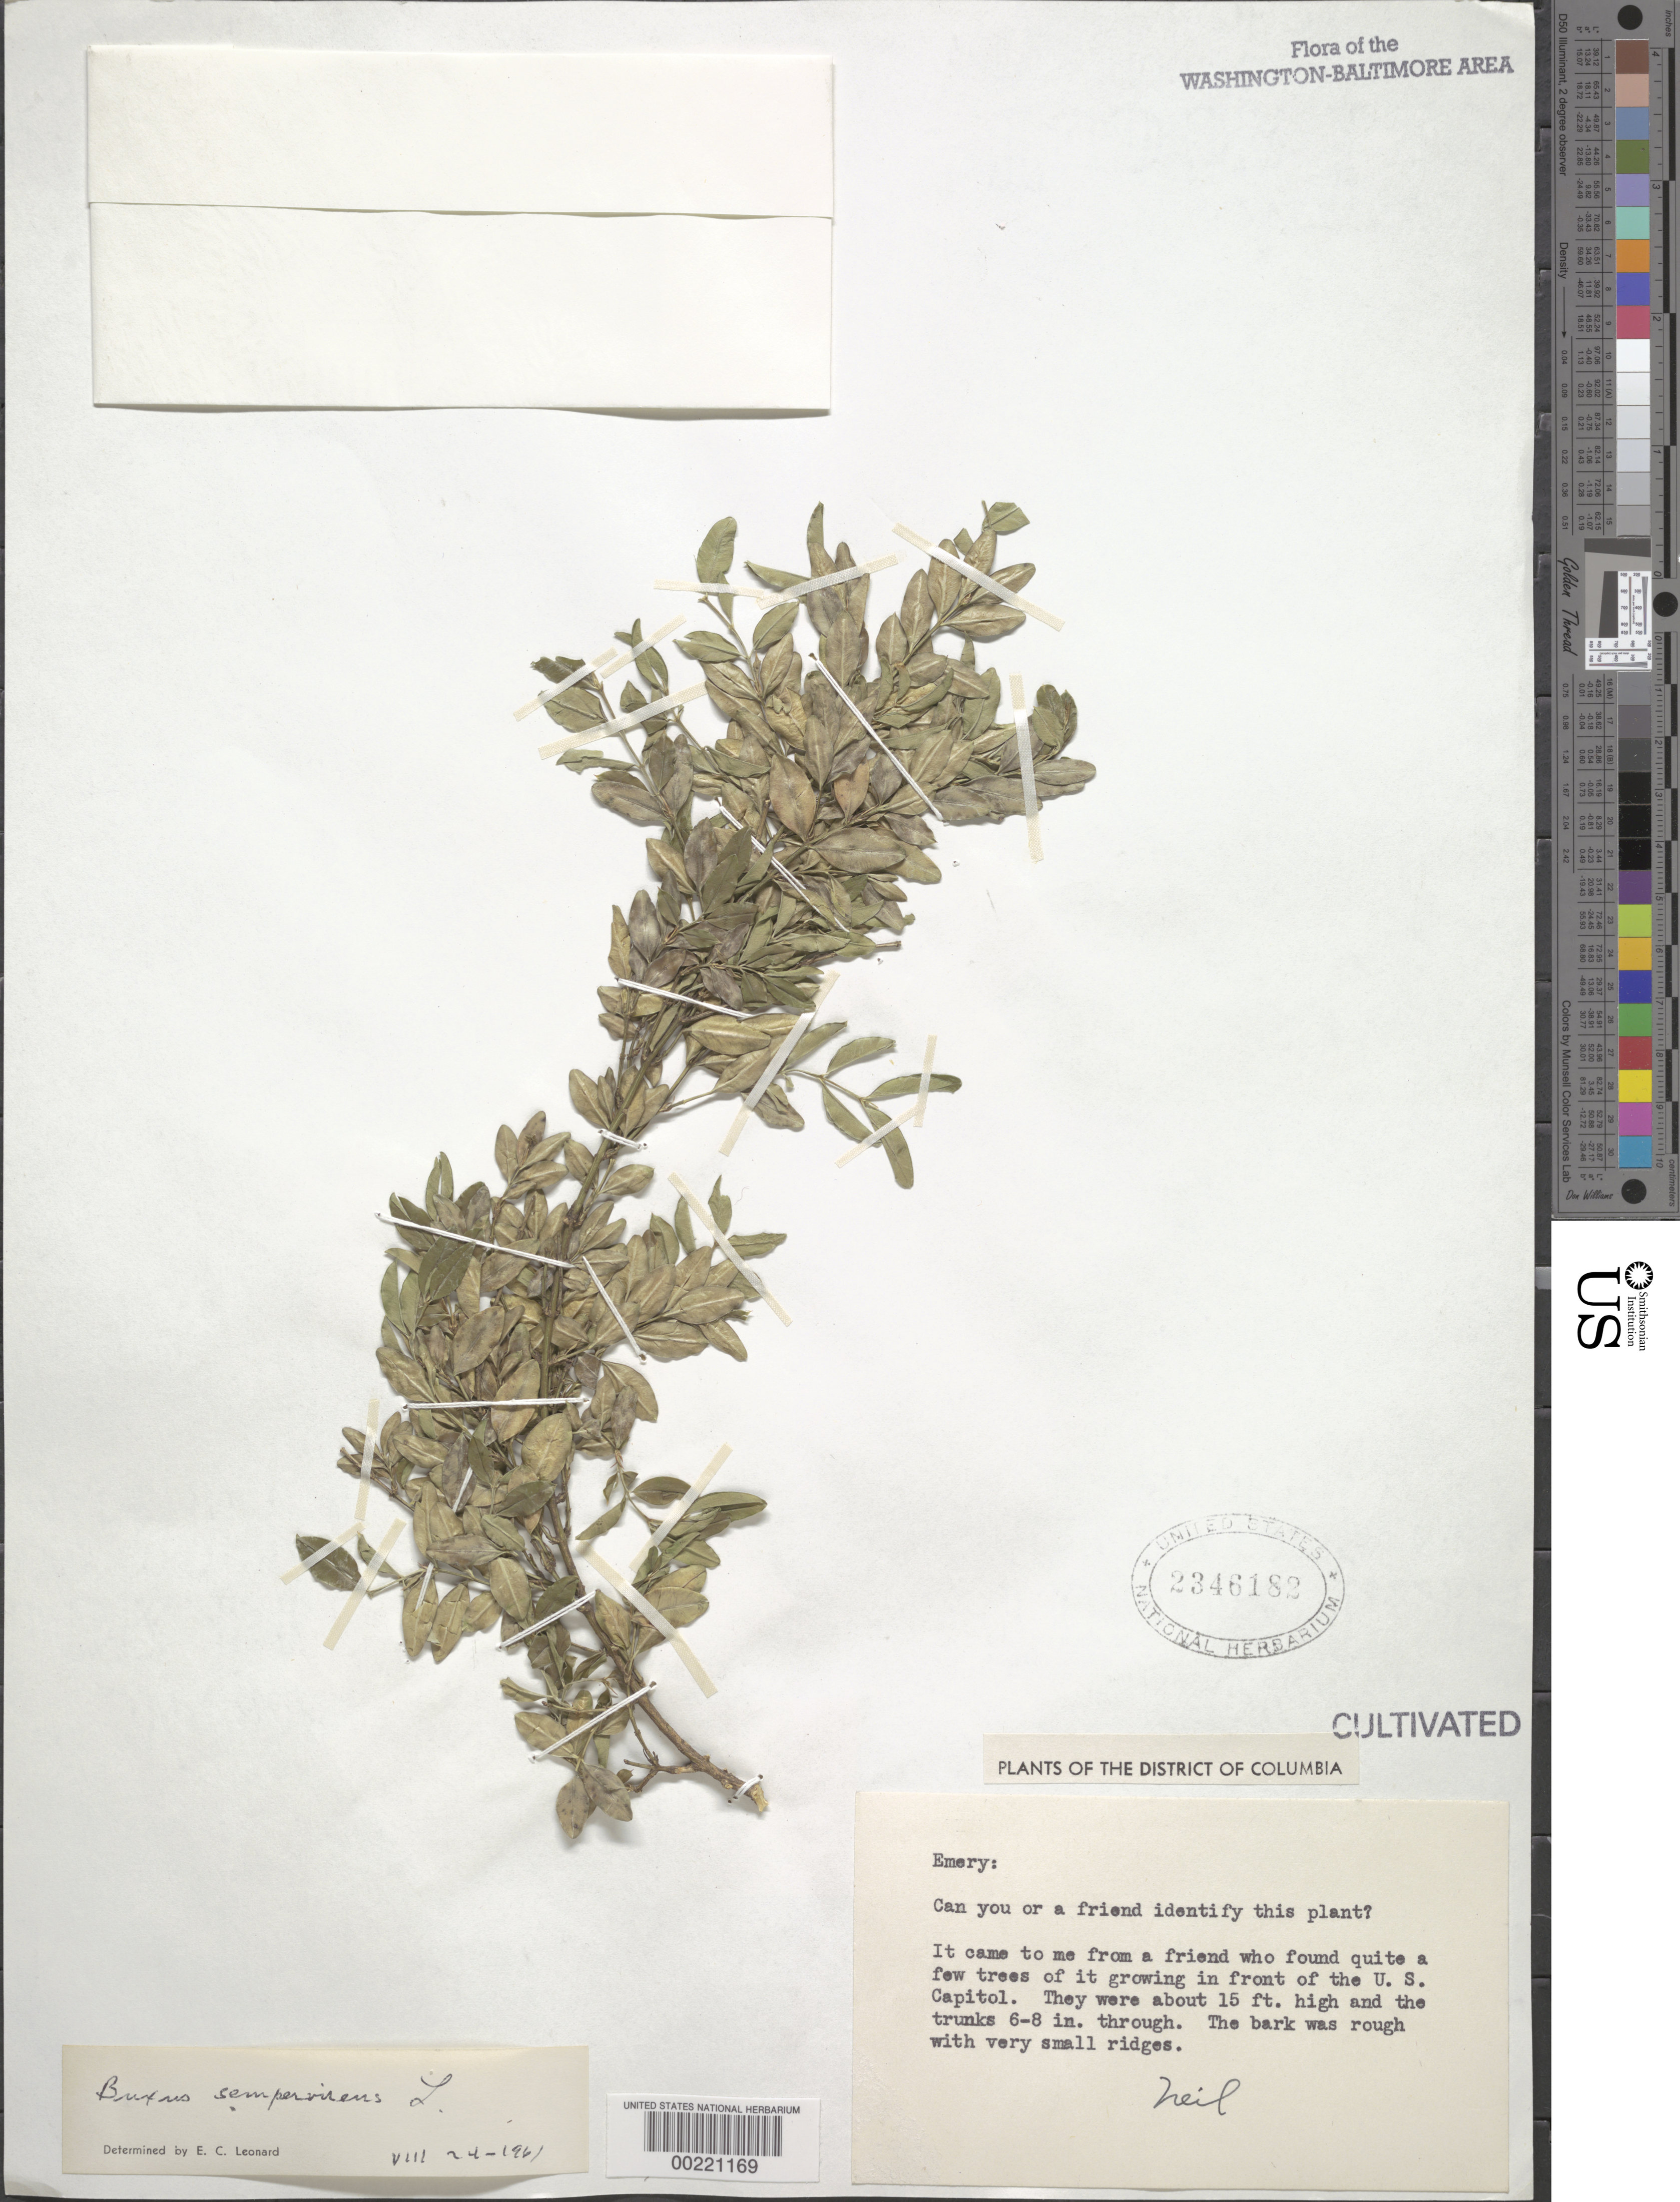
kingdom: Plantae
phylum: Tracheophyta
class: Magnoliopsida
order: Buxales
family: Buxaceae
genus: Buxus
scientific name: Buxus sempervirens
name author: L.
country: United States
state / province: District of Columbia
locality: front of U.S. Capital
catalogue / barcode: US 2346182